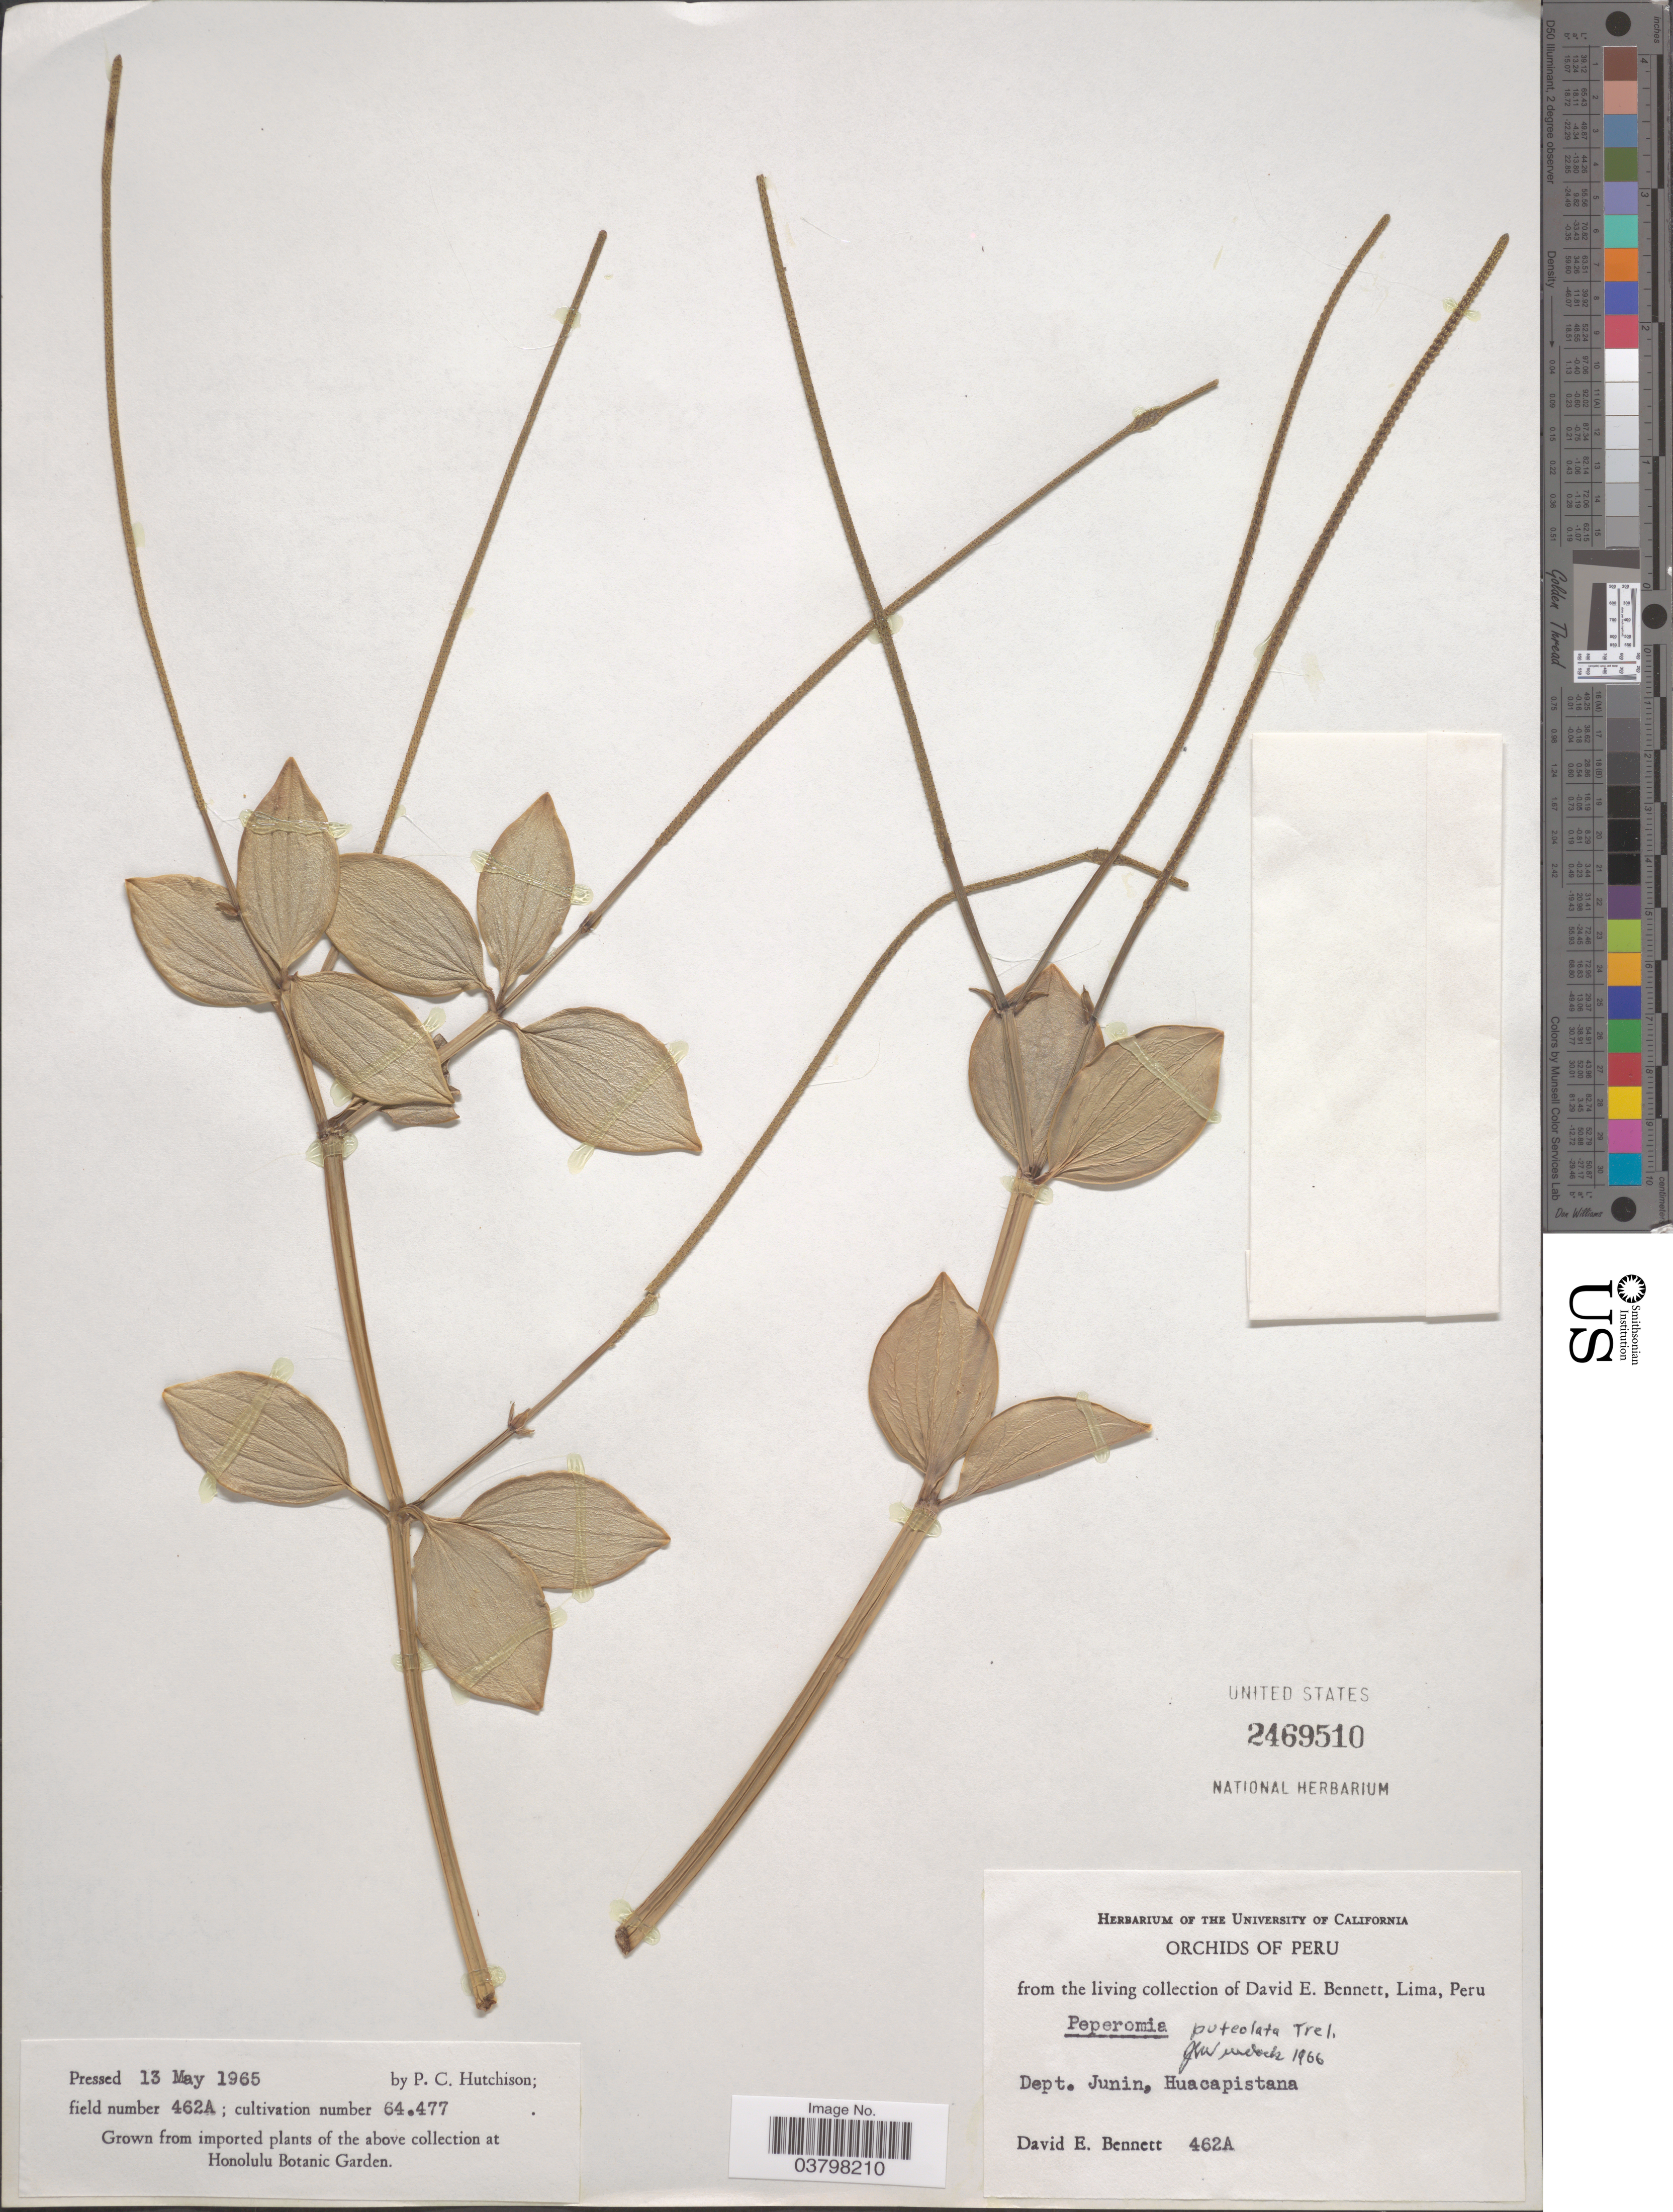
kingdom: Plantae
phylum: Tracheophyta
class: Magnoliopsida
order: Piperales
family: Piperaceae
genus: Peperomia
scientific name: Peperomia puteolata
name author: Trel.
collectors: D. E. Bennett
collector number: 462A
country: Peru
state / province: Junín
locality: Dept. Junin, Huacapistana.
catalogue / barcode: US 2469510